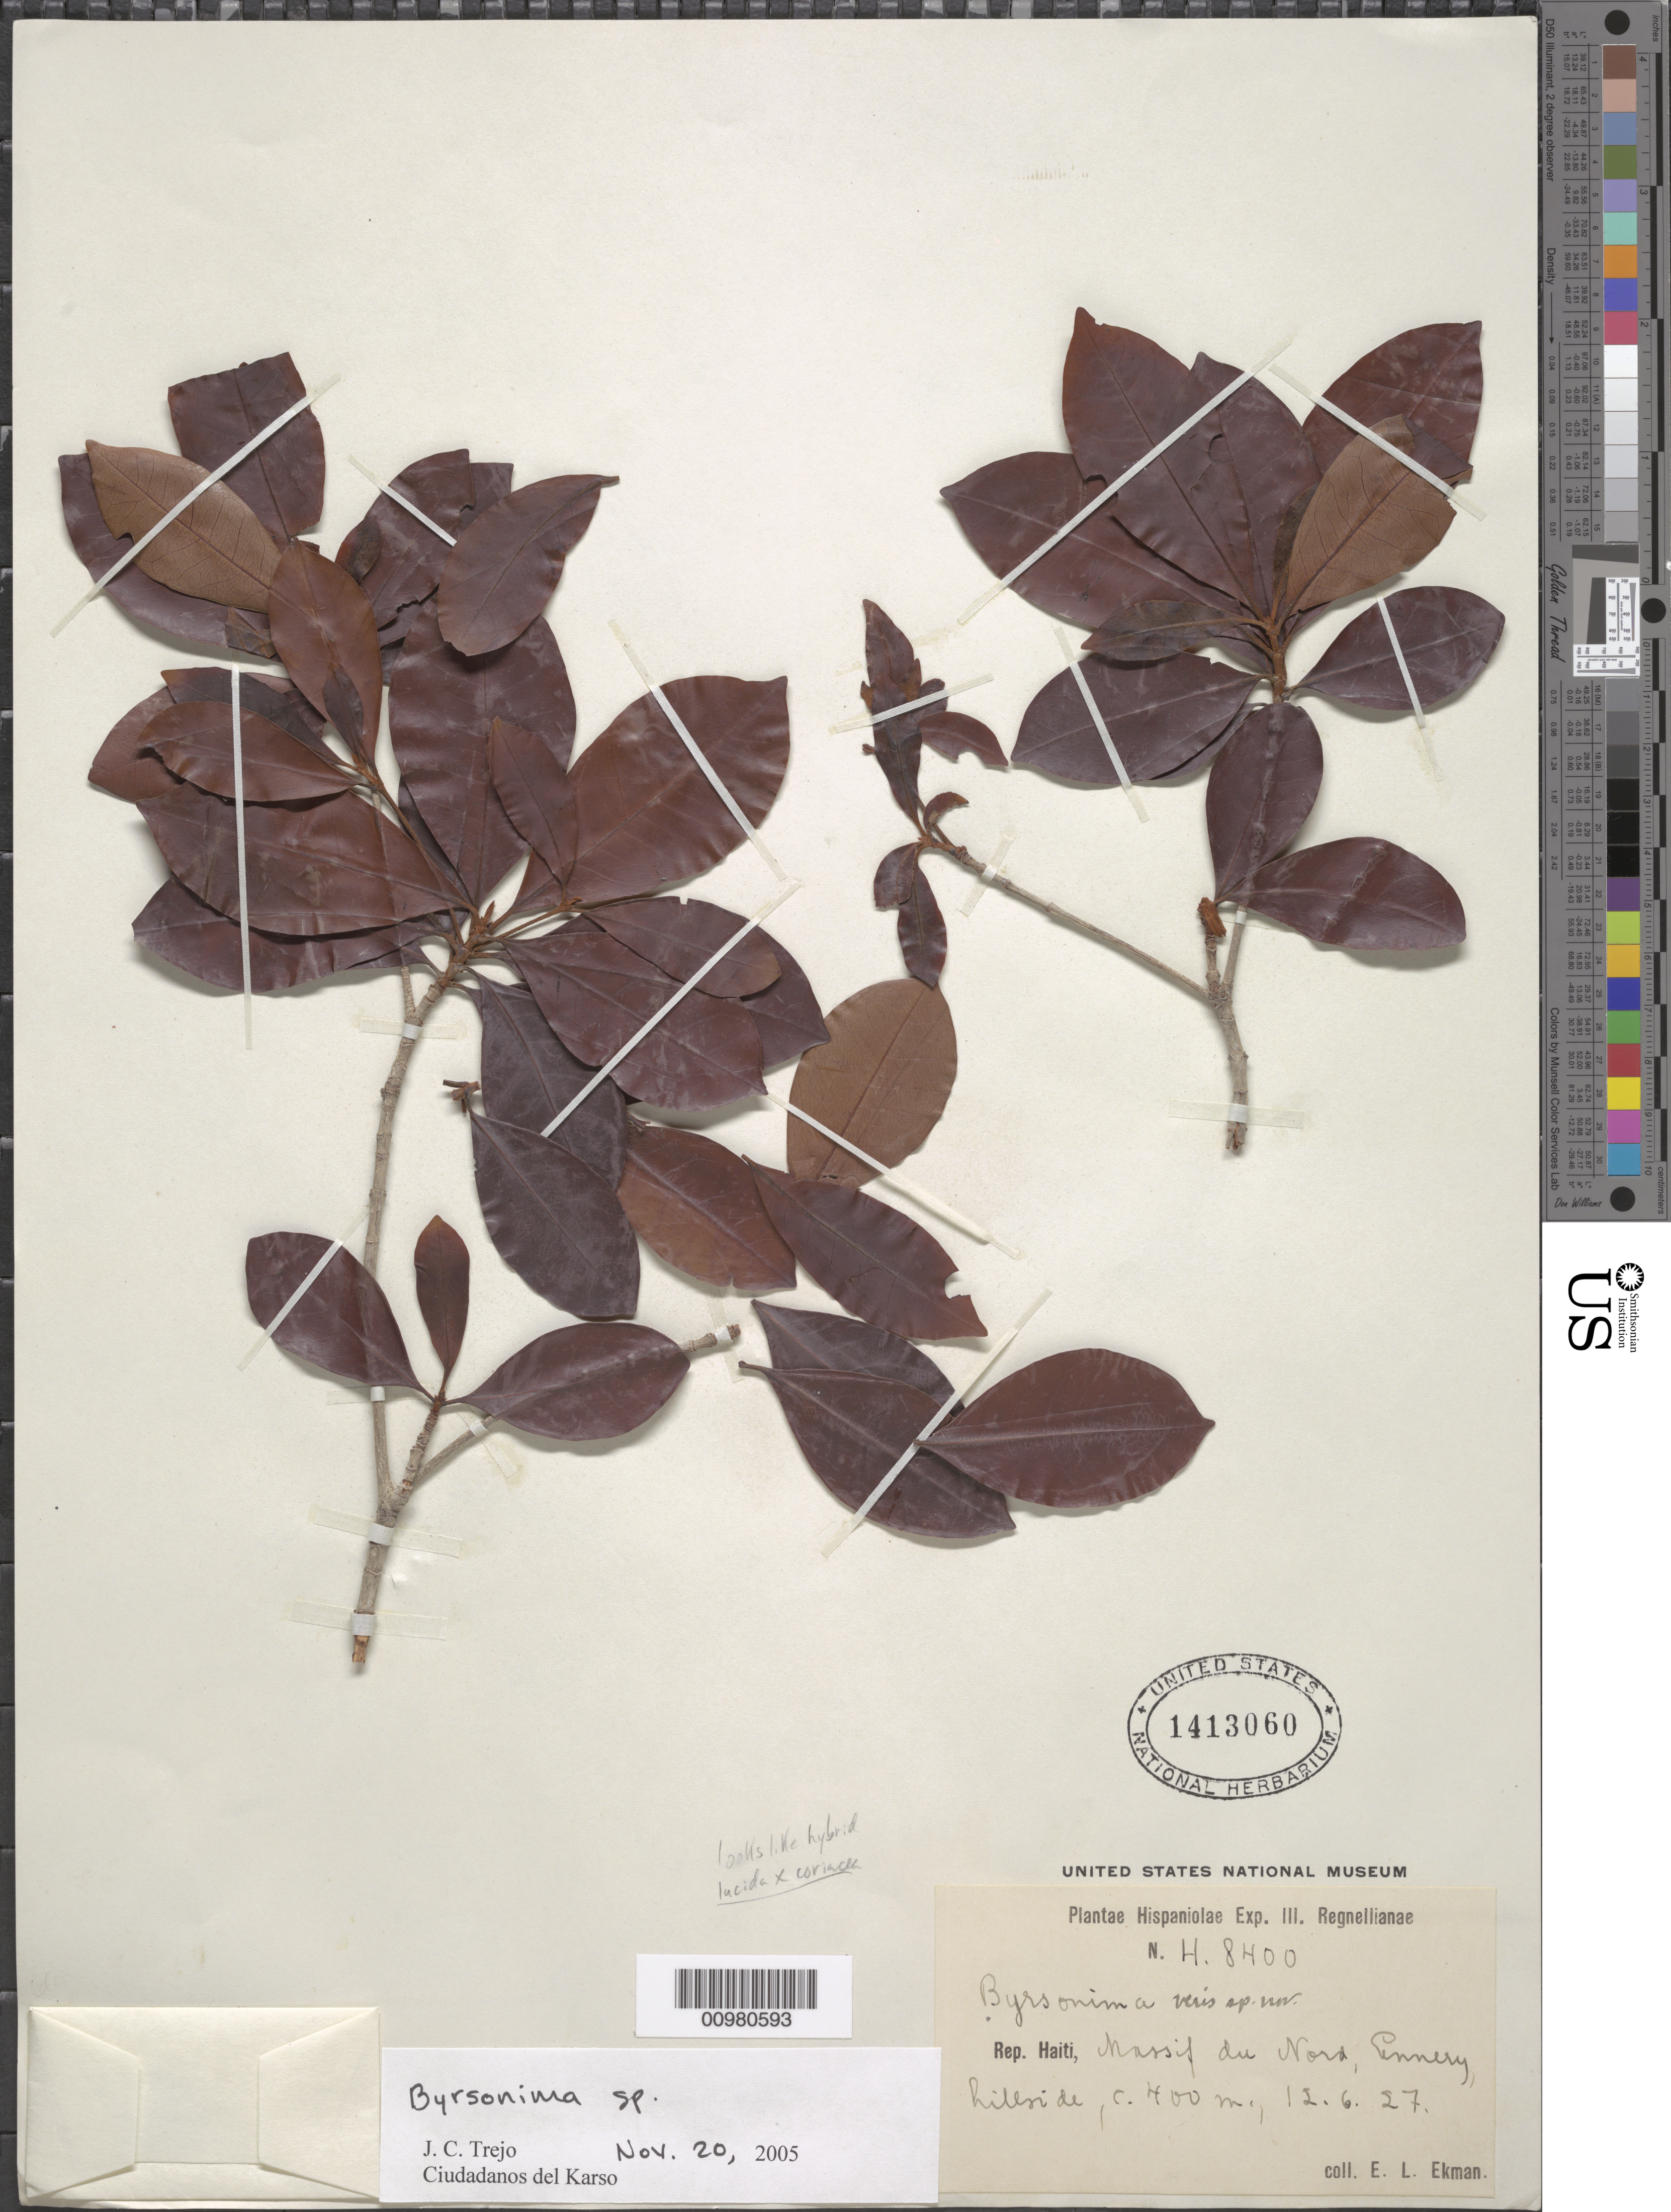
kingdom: Plantae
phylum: Tracheophyta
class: Magnoliopsida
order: Malpighiales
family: Malpighiaceae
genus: Byrsonima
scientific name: Byrsonima sp.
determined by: Trejo-Torres, J. C.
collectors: E. L. Ekman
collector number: H 8400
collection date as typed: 12 Jun 1927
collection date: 1927-06-12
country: Haiti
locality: Massif du Nord, Ennery.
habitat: Hillside.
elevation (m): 400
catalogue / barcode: US 1413060